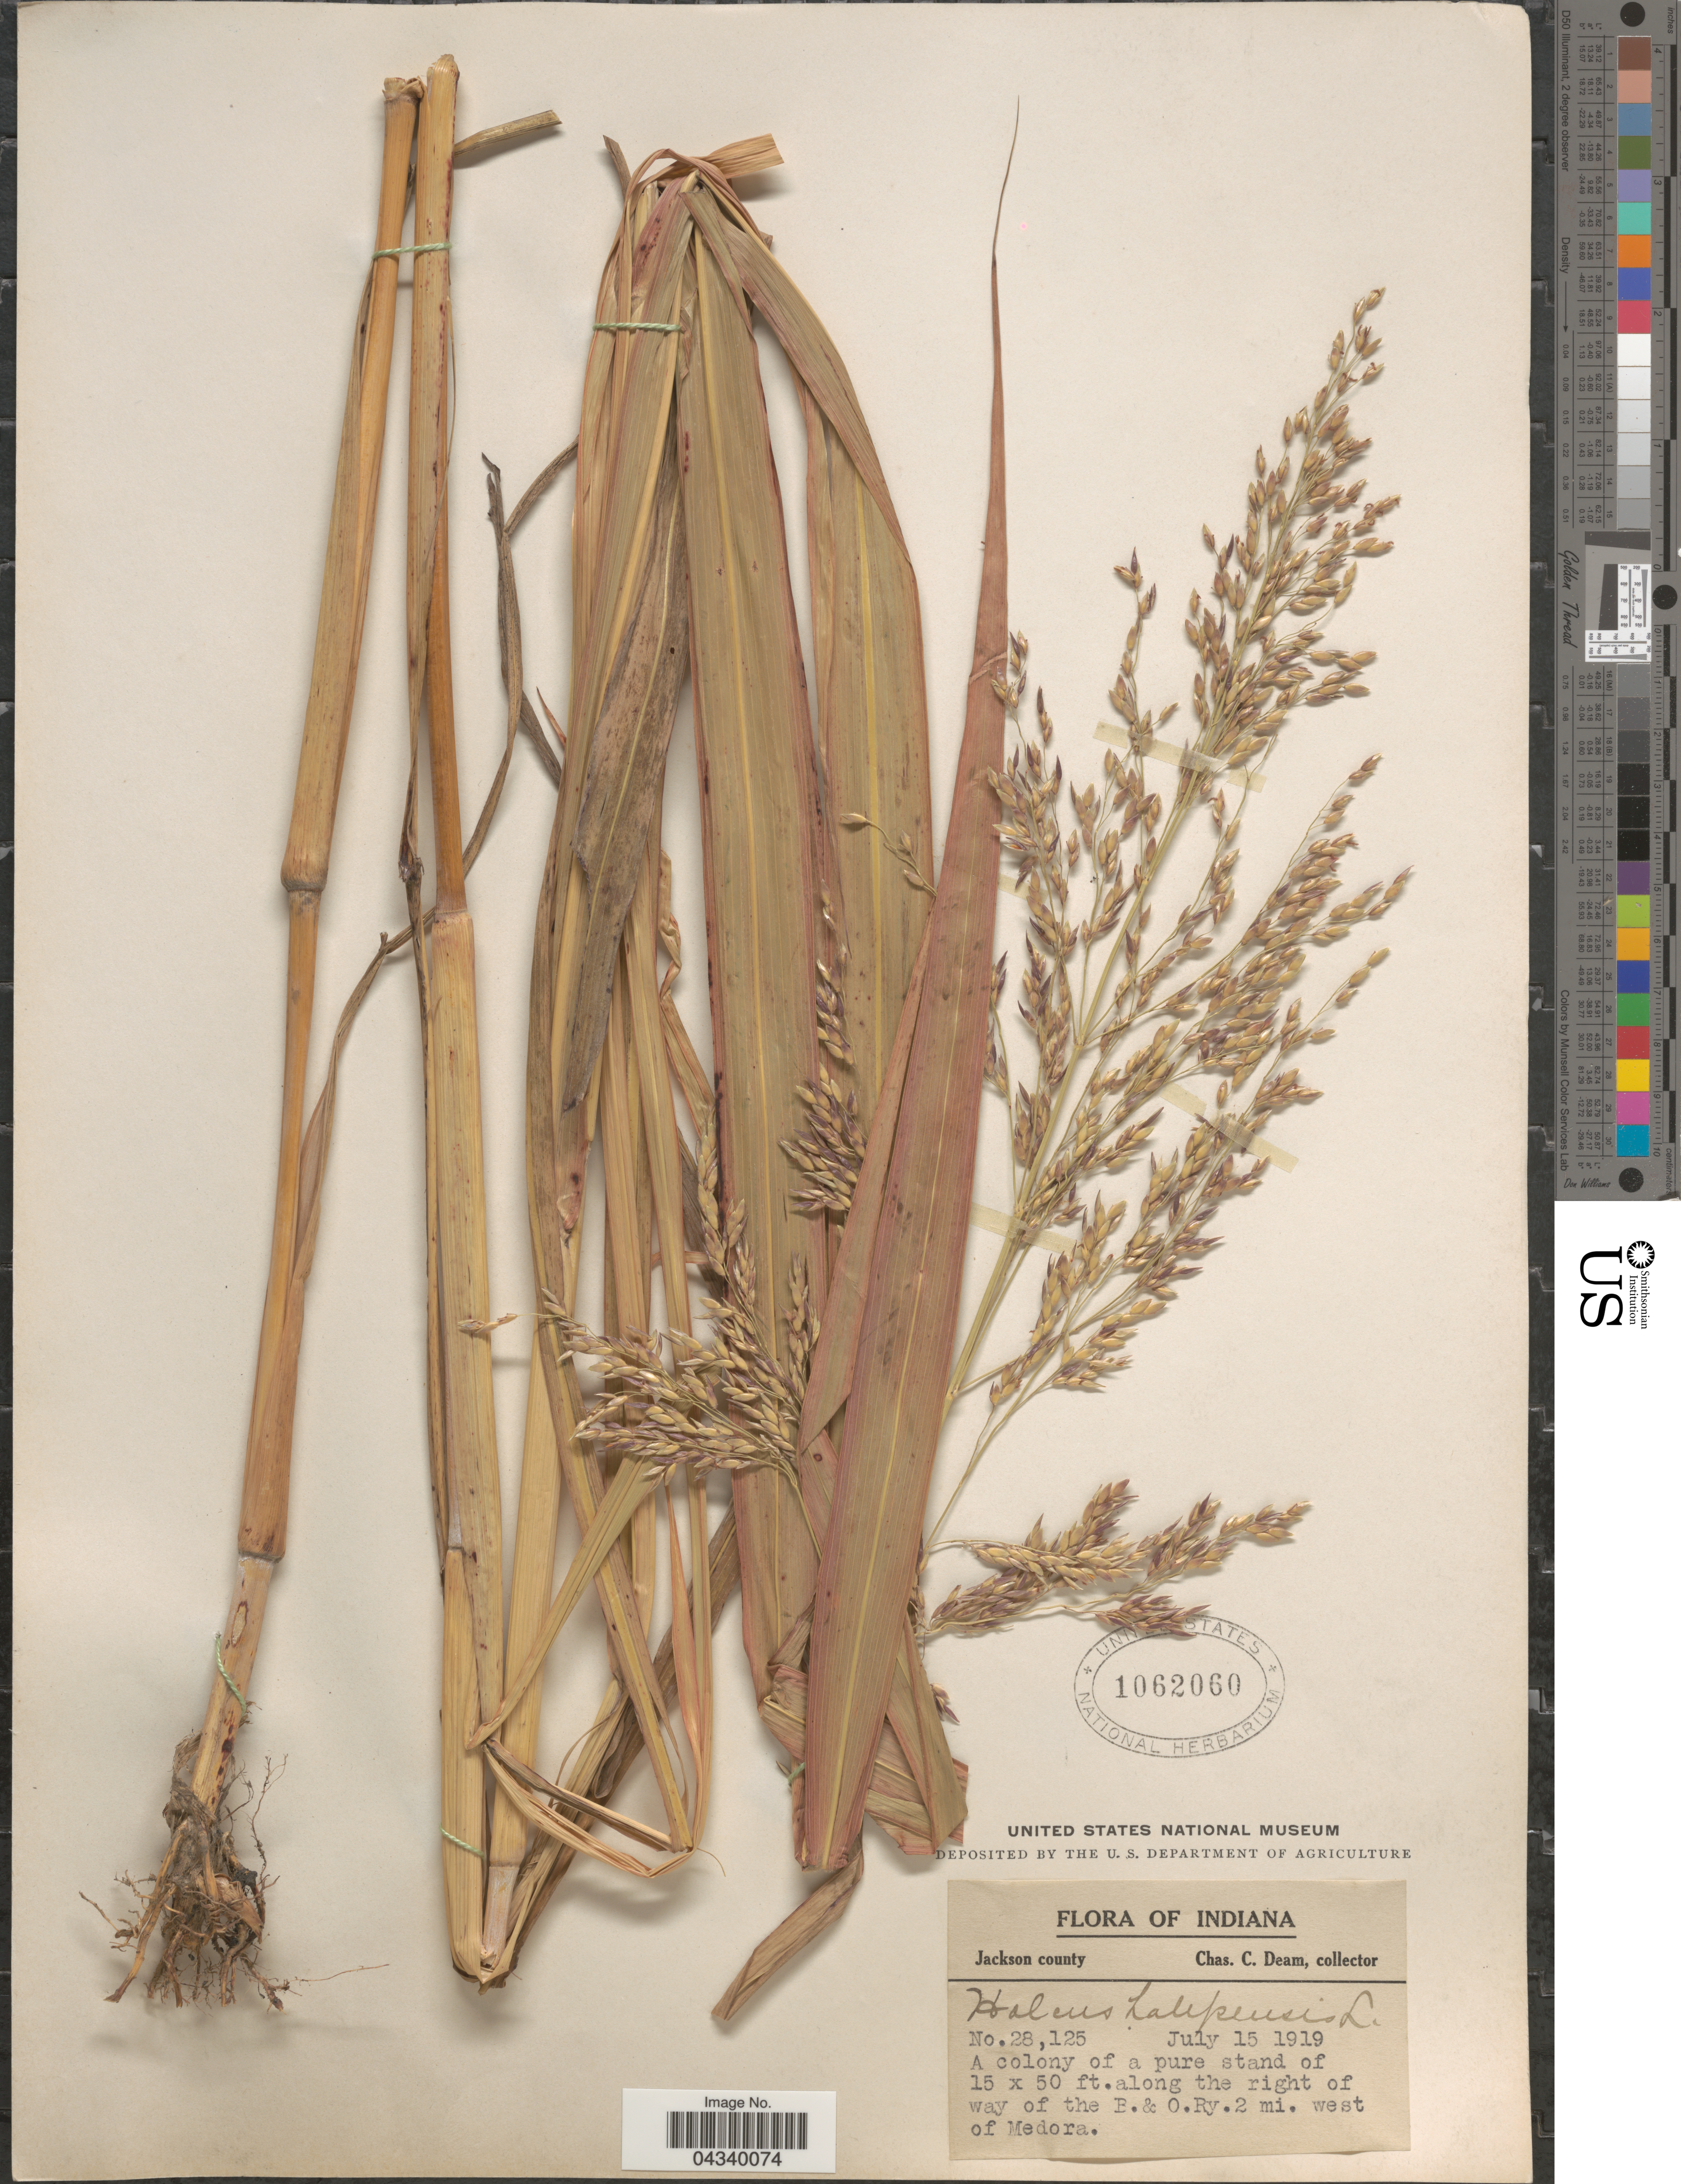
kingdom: Plantae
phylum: Tracheophyta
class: Liliopsida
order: Poales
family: Poaceae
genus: Sorghum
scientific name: Sorghum halepense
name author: (L.) Pers.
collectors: C. C. Deam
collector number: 28125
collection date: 1919-07-15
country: United States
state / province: Indiana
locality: Jackson county. Along the right of way of the B. & O.Ry. 2 mi. west of Medora.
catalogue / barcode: US 1062060